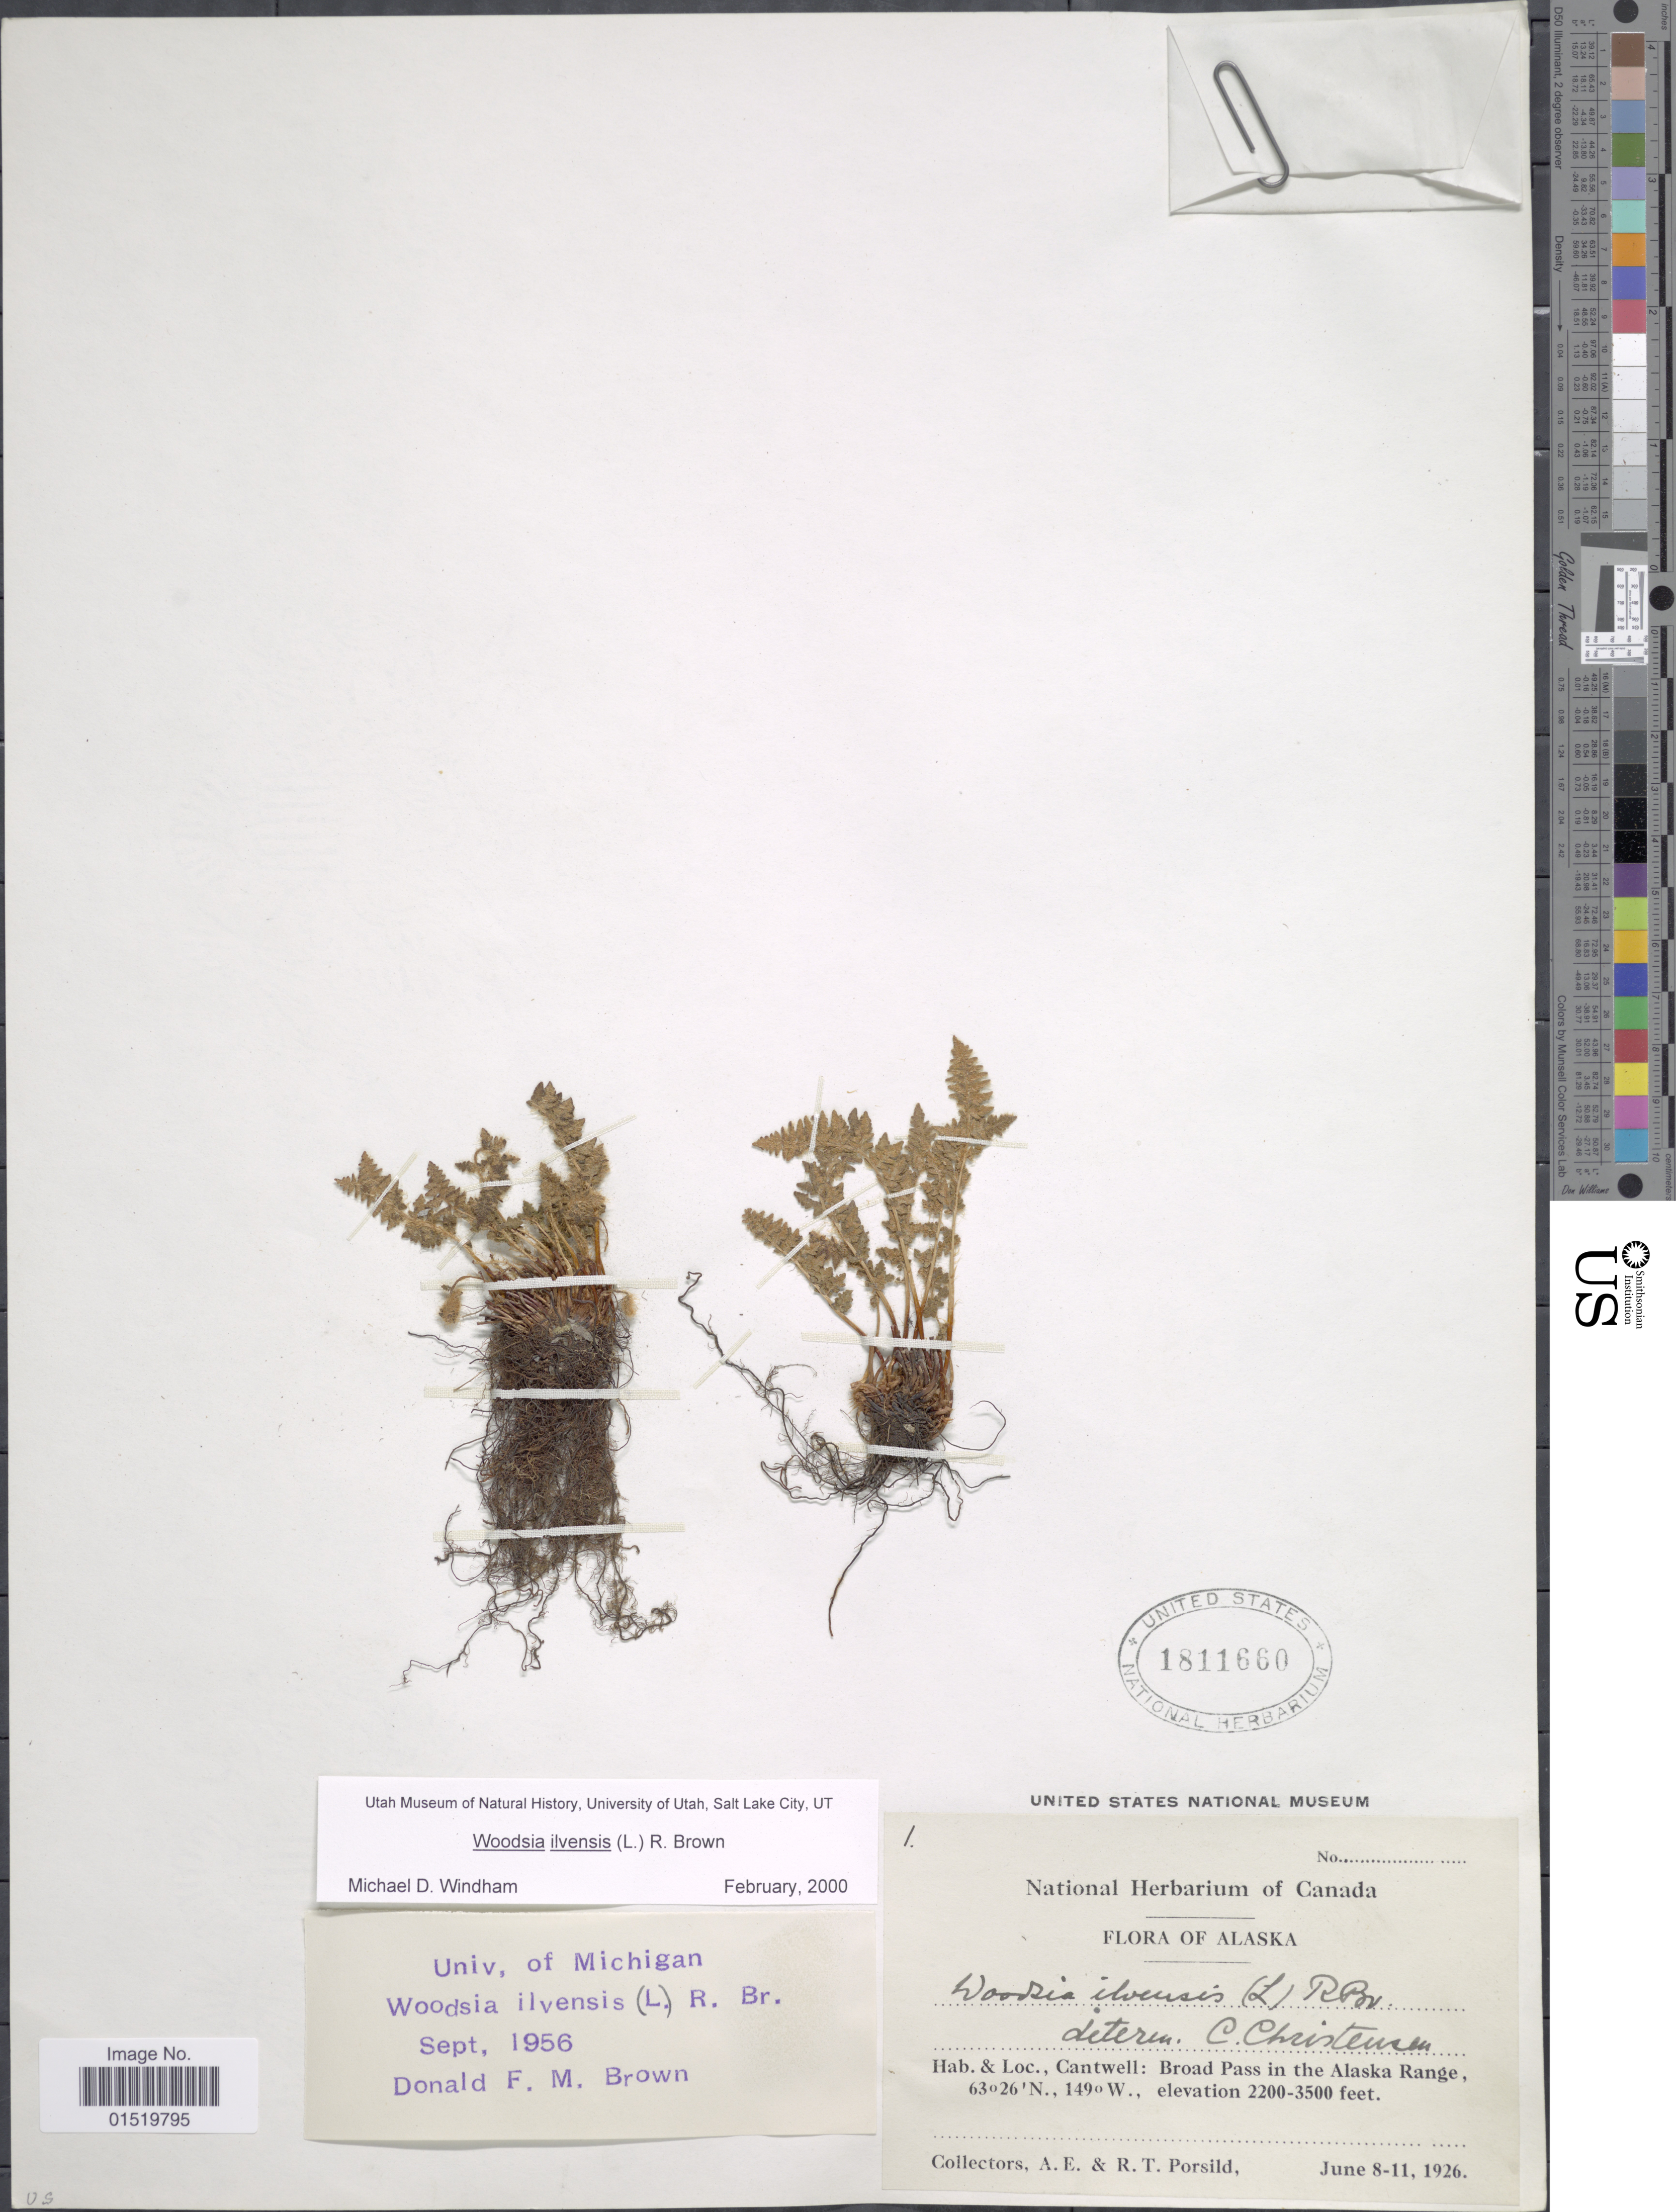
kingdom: Plantae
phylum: Tracheophyta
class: Polypodiopsida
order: Polypodiales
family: Woodsiaceae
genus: Woodsia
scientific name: Woodsia ilvensis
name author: (L.) R. Br.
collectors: A. E. Porsild & R. T. Porsild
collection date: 1926-06-08/1926-06-11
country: United States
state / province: Alaska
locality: Cantwell: Broad Pass in the Alaska Range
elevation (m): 671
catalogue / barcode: US 1811660